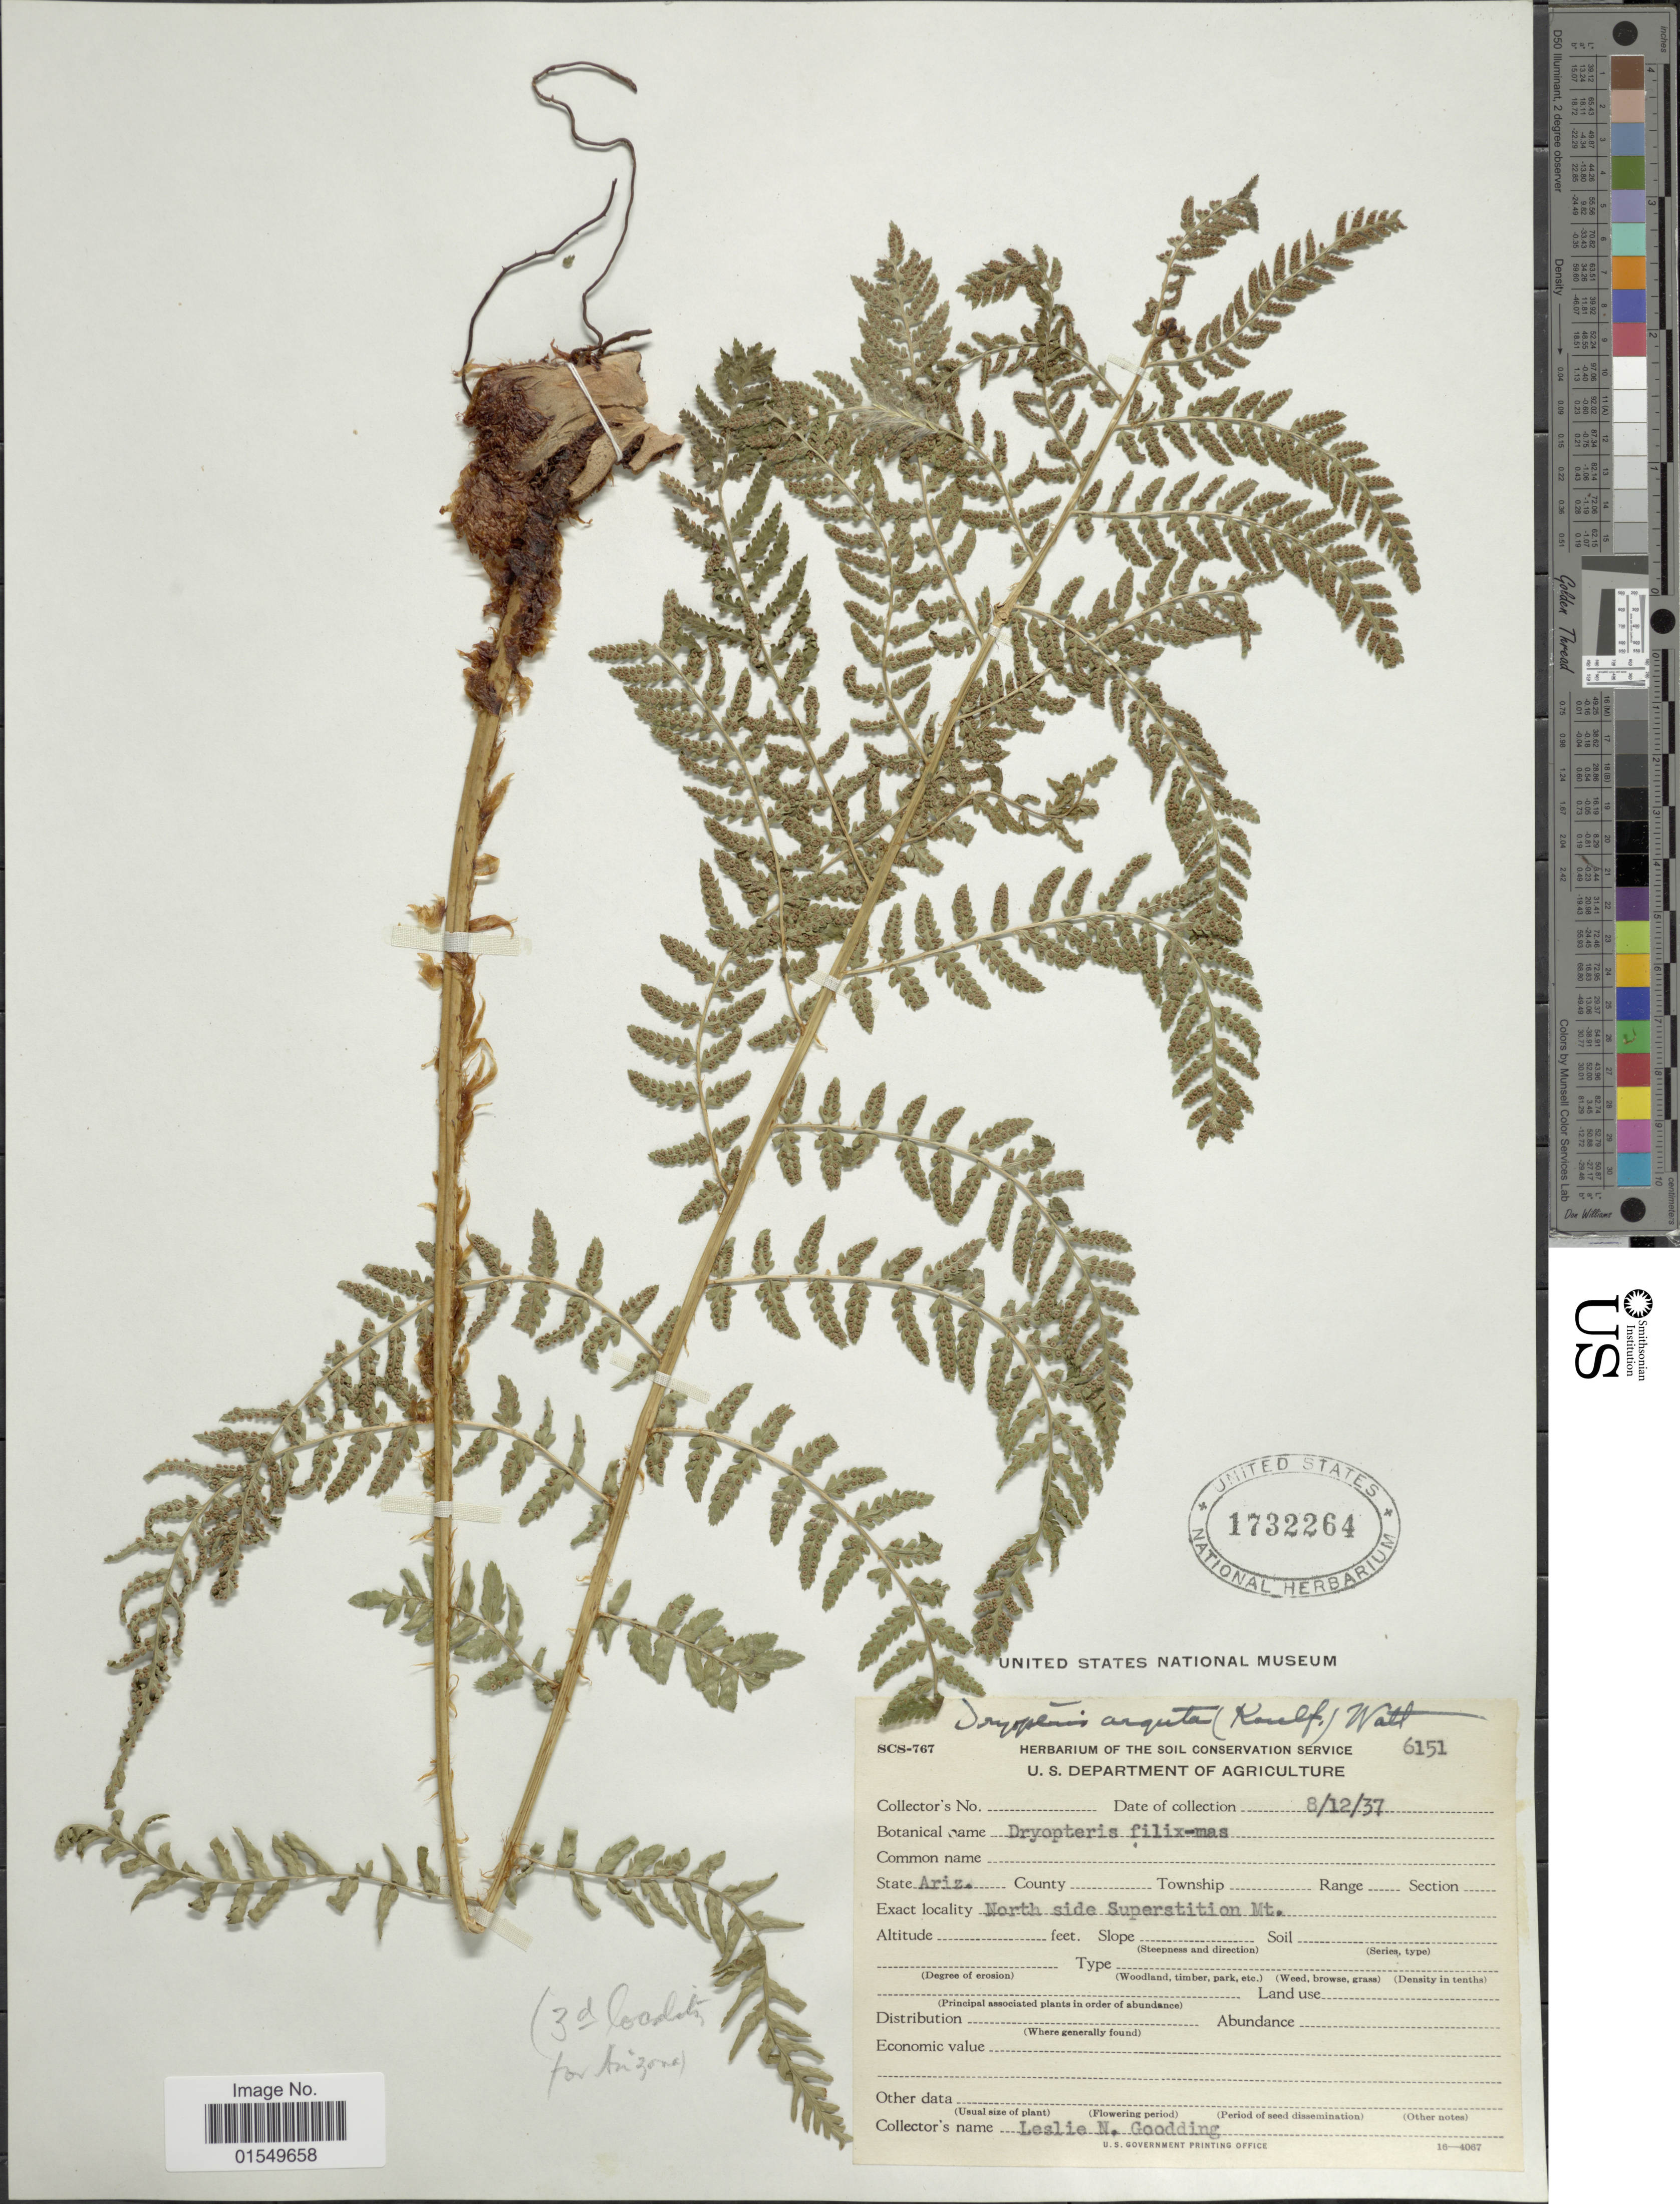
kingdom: Plantae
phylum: Tracheophyta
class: Polypodiopsida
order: Polypodiales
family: Dryopteridaceae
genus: Dryopteris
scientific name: Dryopteris arguta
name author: (Kaulf.) Maxon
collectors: L. N. Goodding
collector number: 6151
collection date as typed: Transcribed d/m/y: 12/8/37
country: United States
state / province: Arizona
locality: State Ariz., North side Superstition Mt.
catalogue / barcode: US 1732264